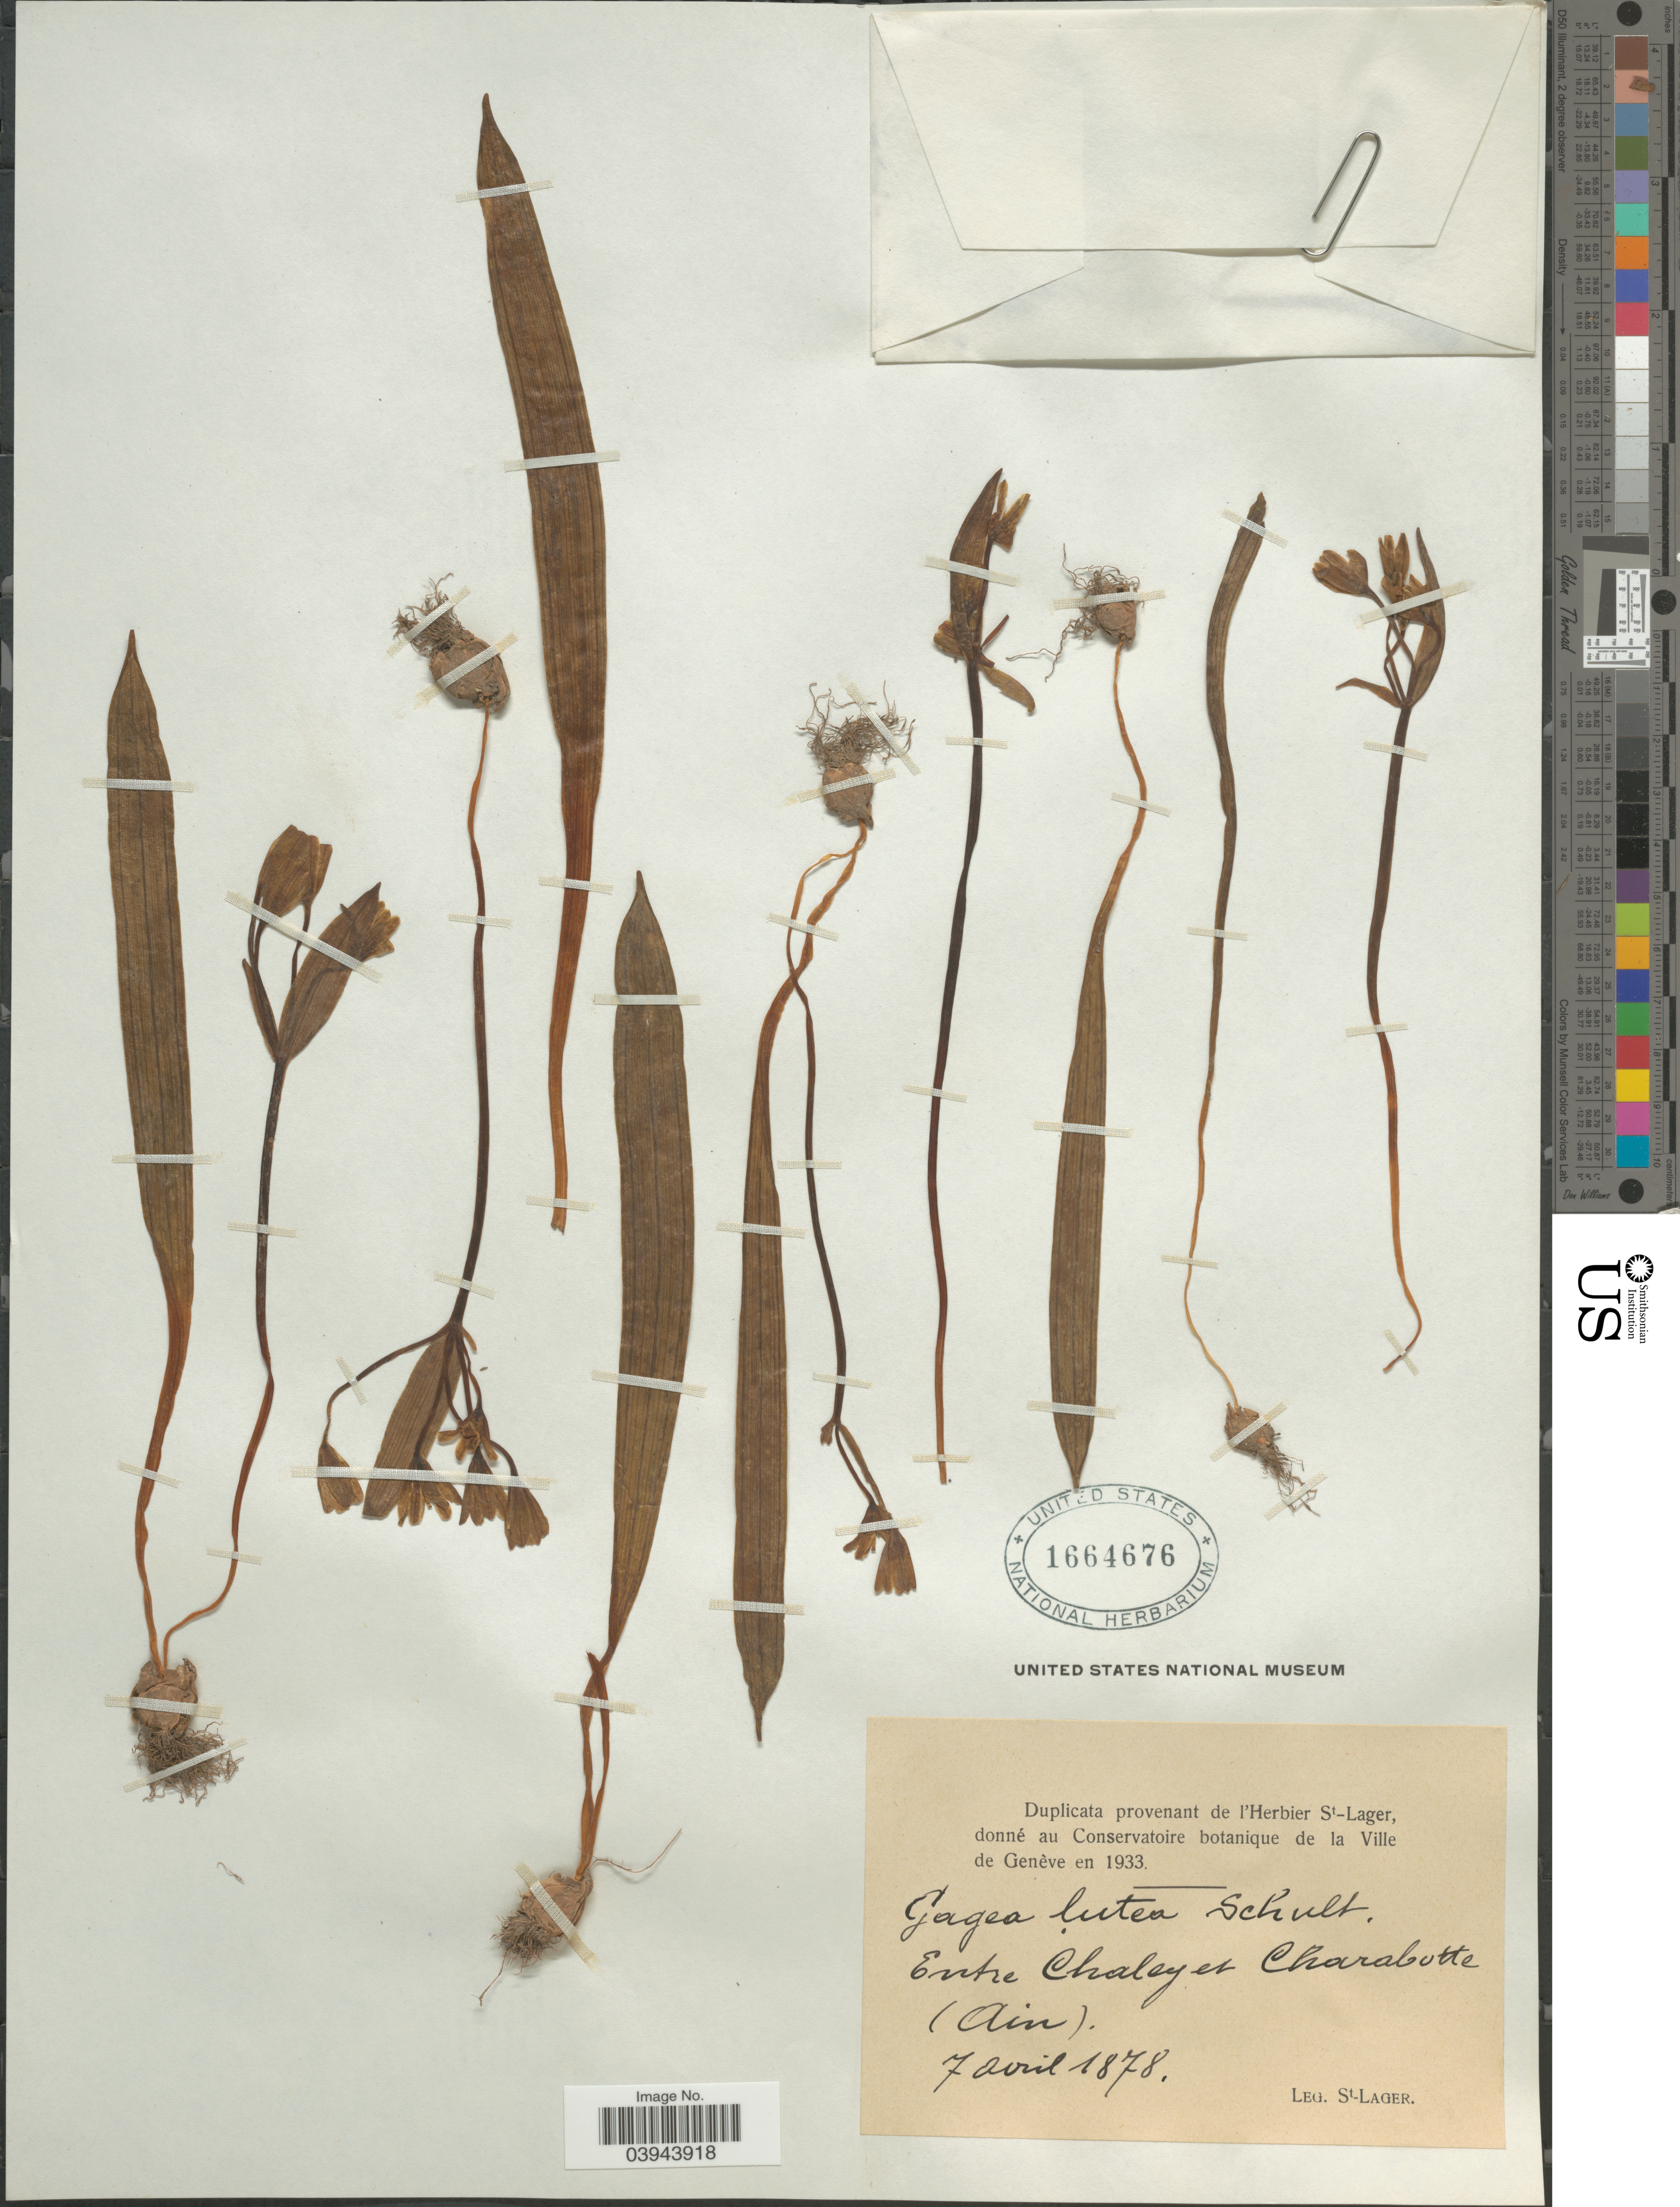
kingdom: Plantae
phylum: Tracheophyta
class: Liliopsida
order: Liliales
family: Liliaceae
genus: Gagea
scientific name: Gagea lutea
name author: (L.) Ker Gawl.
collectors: -. St. Lager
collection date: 1878-04-07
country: France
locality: Entre Chaley et Charabutte (Ain).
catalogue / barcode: US 1664676